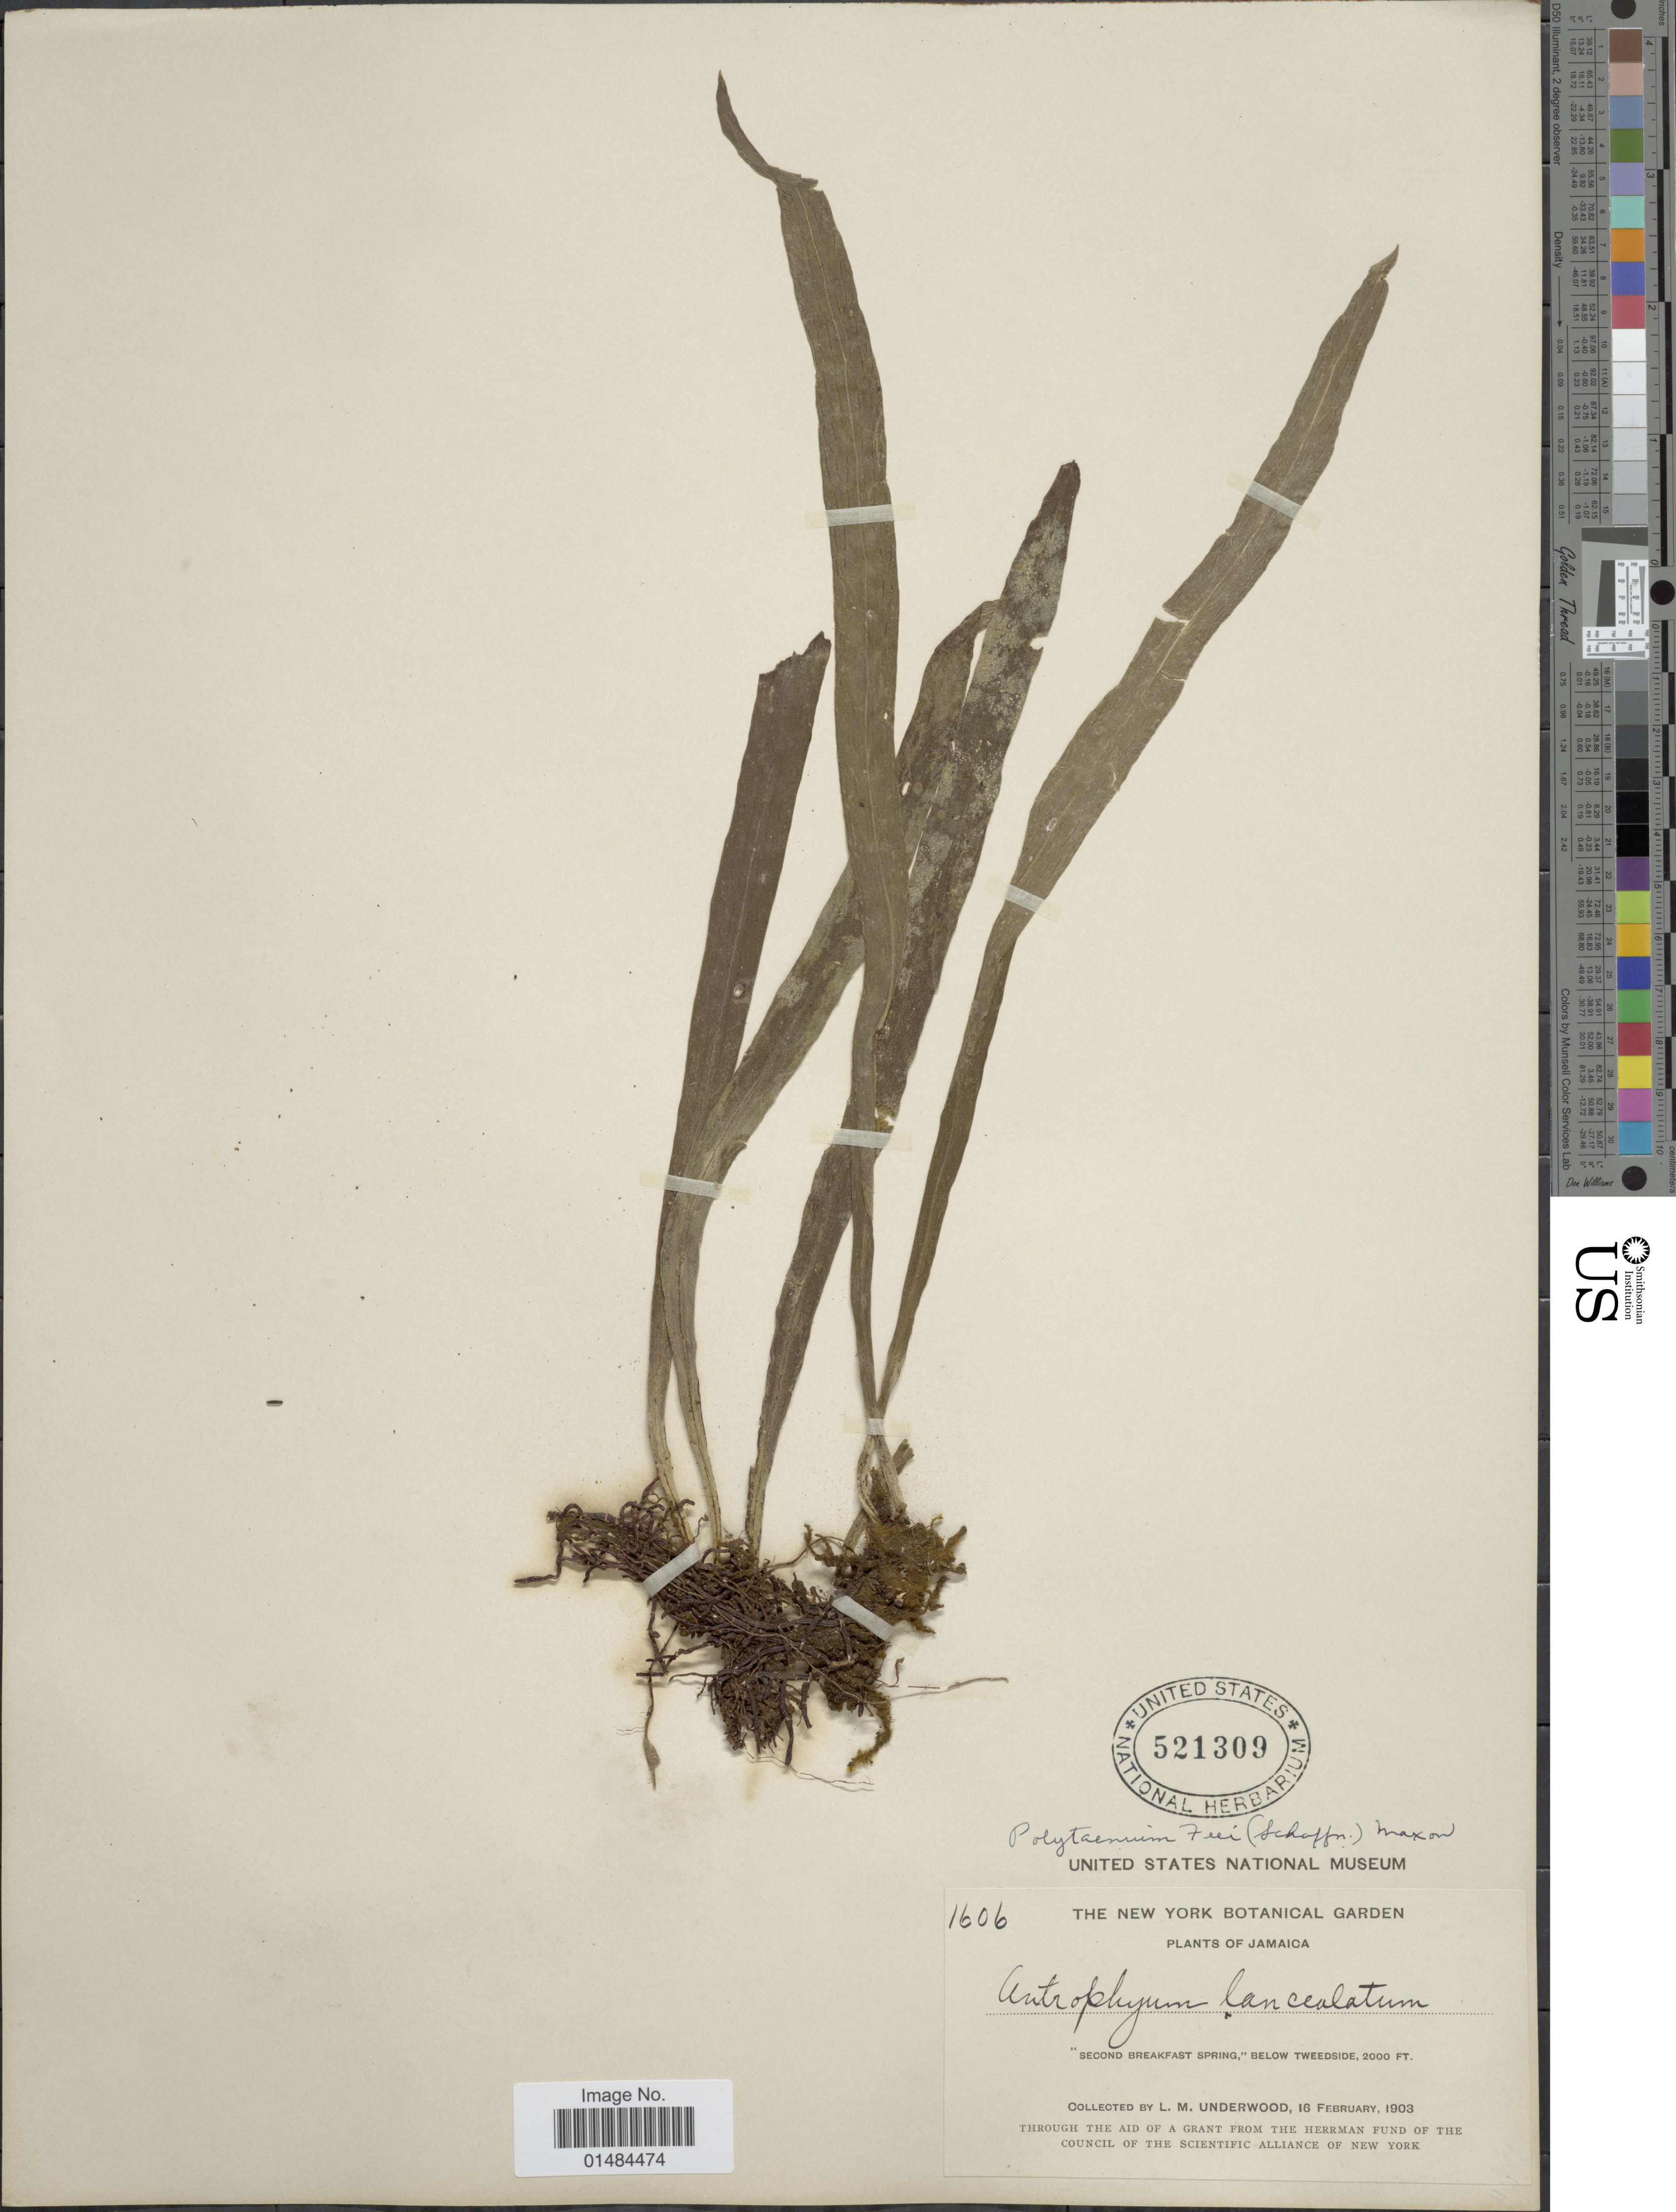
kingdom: Plantae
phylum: Tracheophyta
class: Polypodiopsida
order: Polypodiales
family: Pteridaceae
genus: Polytaenium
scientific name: Polytaenium lanceolatum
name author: (L.) Desv.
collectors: L. M. Underwood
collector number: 1606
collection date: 1903-02-16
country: Jamaica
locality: Jamaica, "Second Breakfast Spring, "below Tweeside.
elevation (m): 610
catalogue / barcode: US 521309